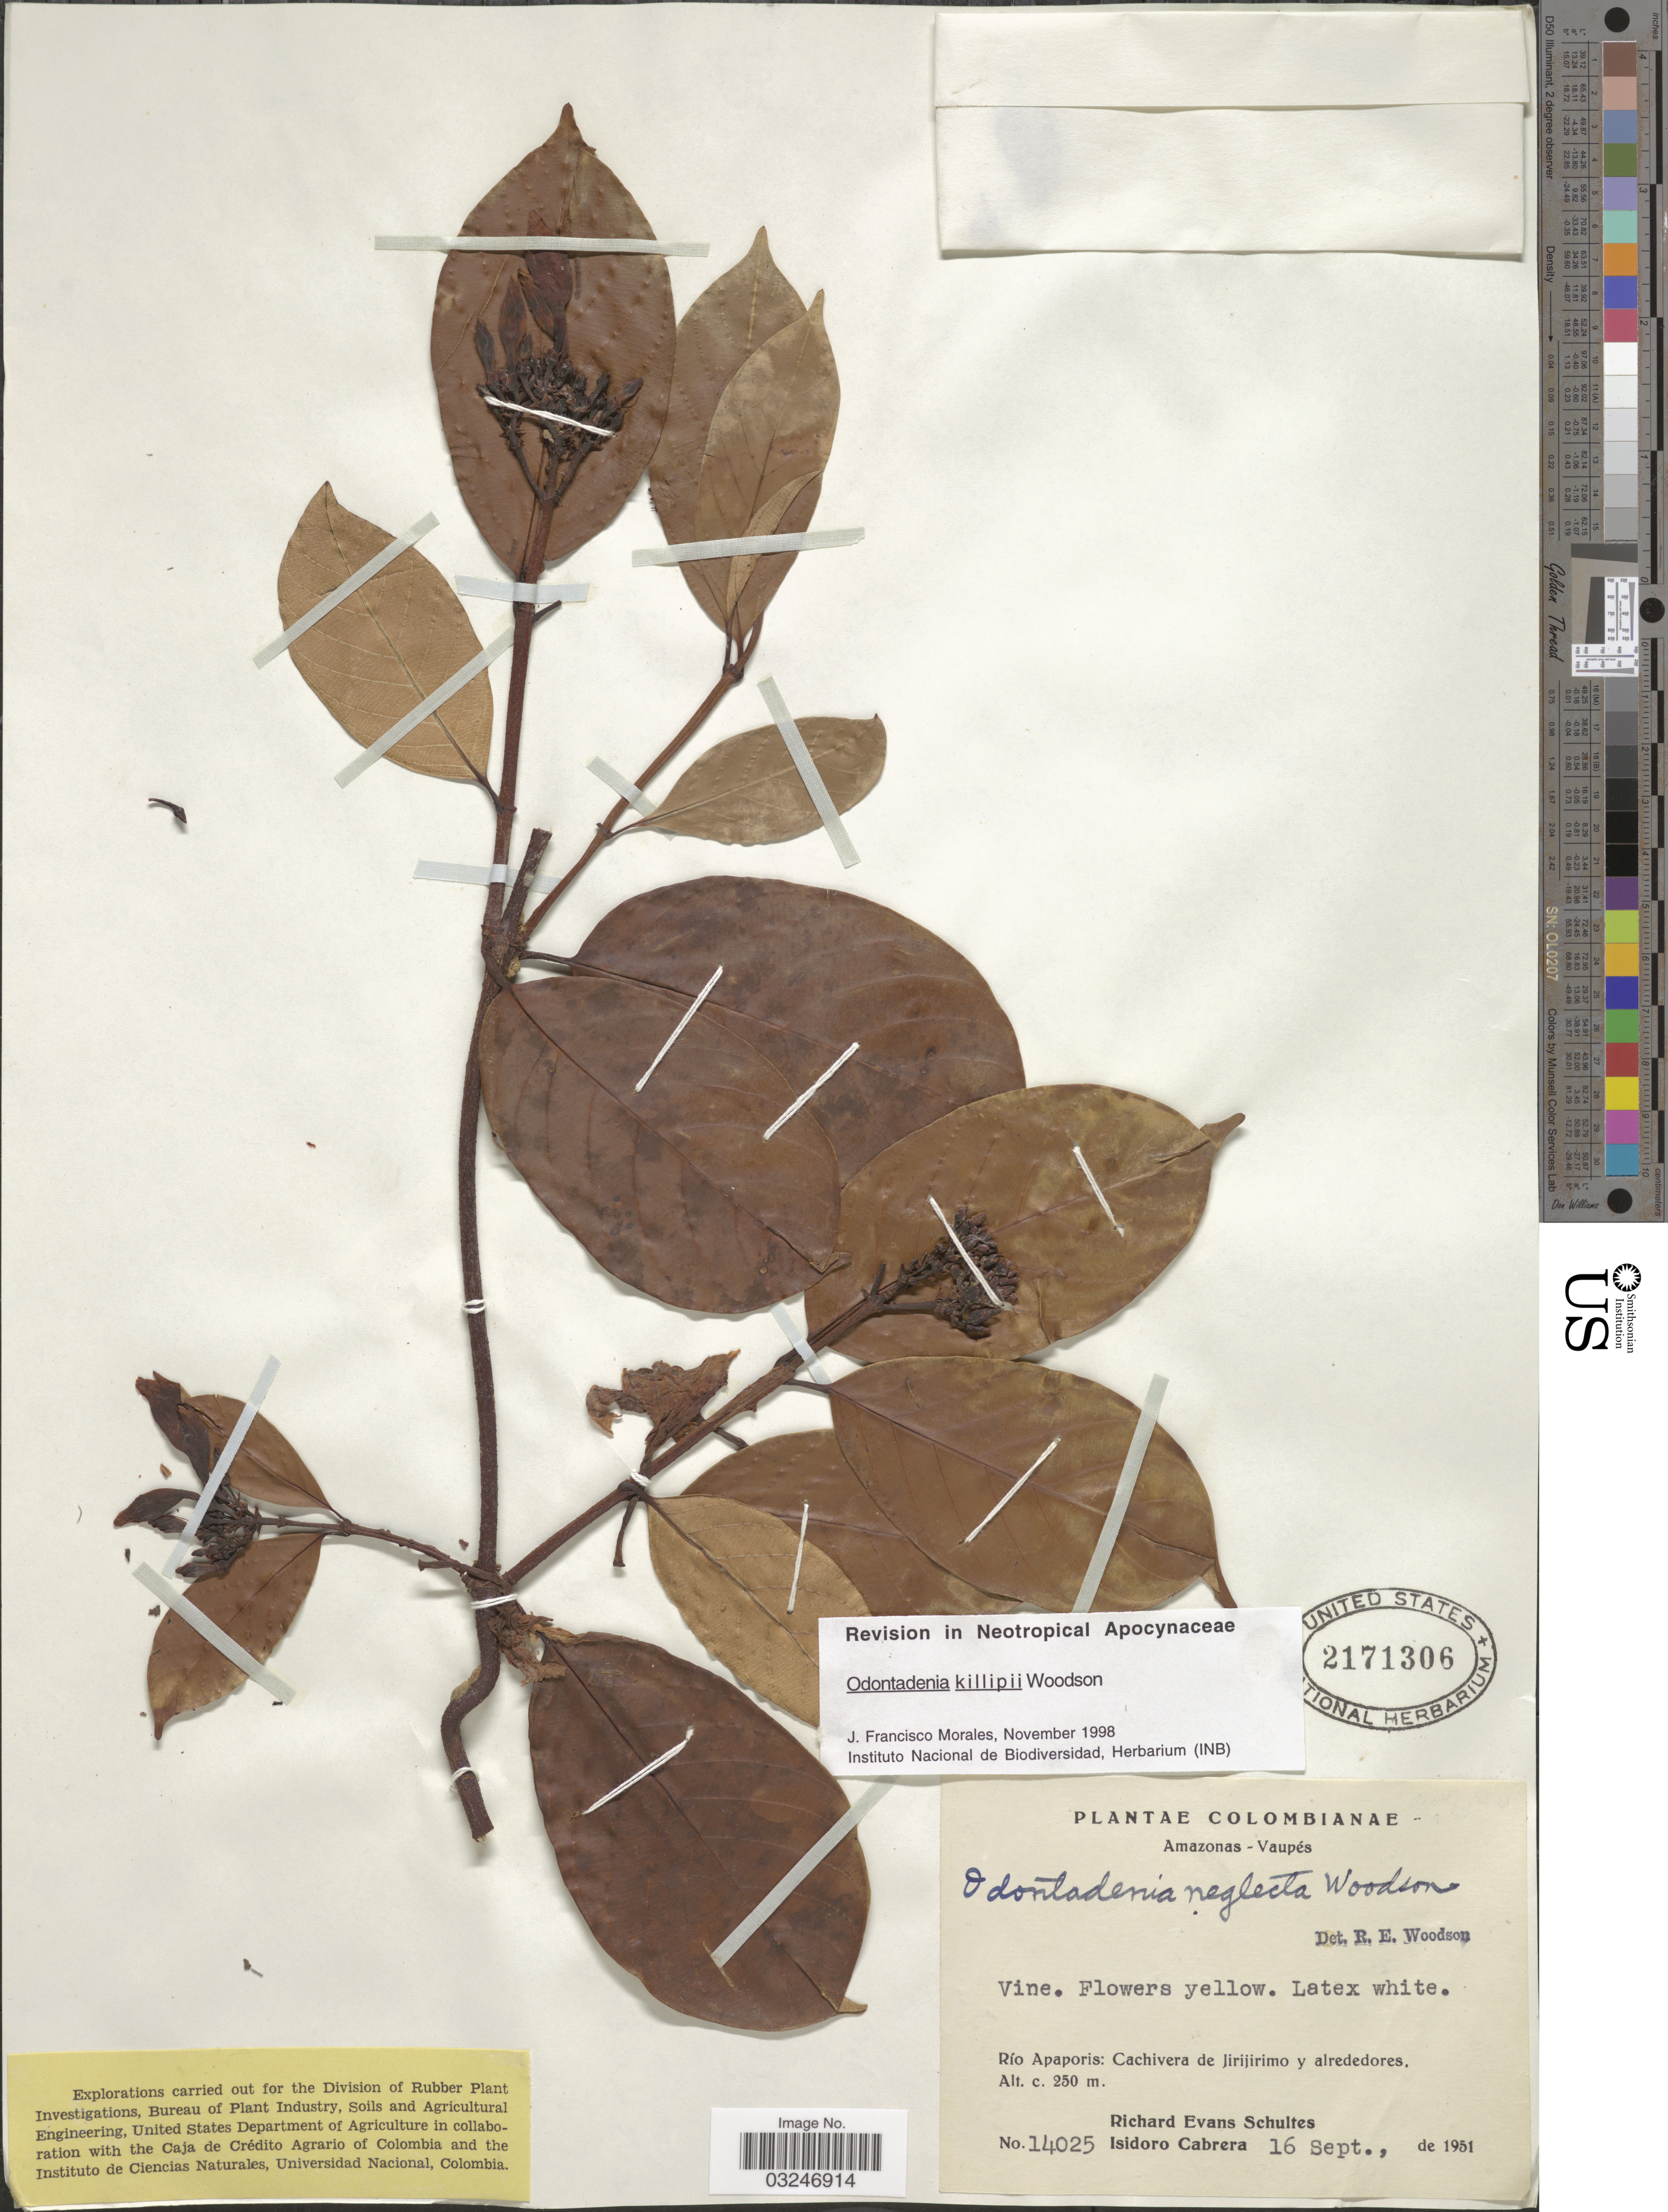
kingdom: Plantae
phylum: Tracheophyta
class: Magnoliopsida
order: Gentianales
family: Apocynaceae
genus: Odontadenia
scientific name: Odontadenia killipii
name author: Woodson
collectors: R. E. Schultes & I. Cabrera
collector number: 14025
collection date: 1951-09-16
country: Colombia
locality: Amazonas-Vaupés. Río Apaporis: Cachivera de Jirijirimo y alrededores.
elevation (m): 250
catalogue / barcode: US 2171306